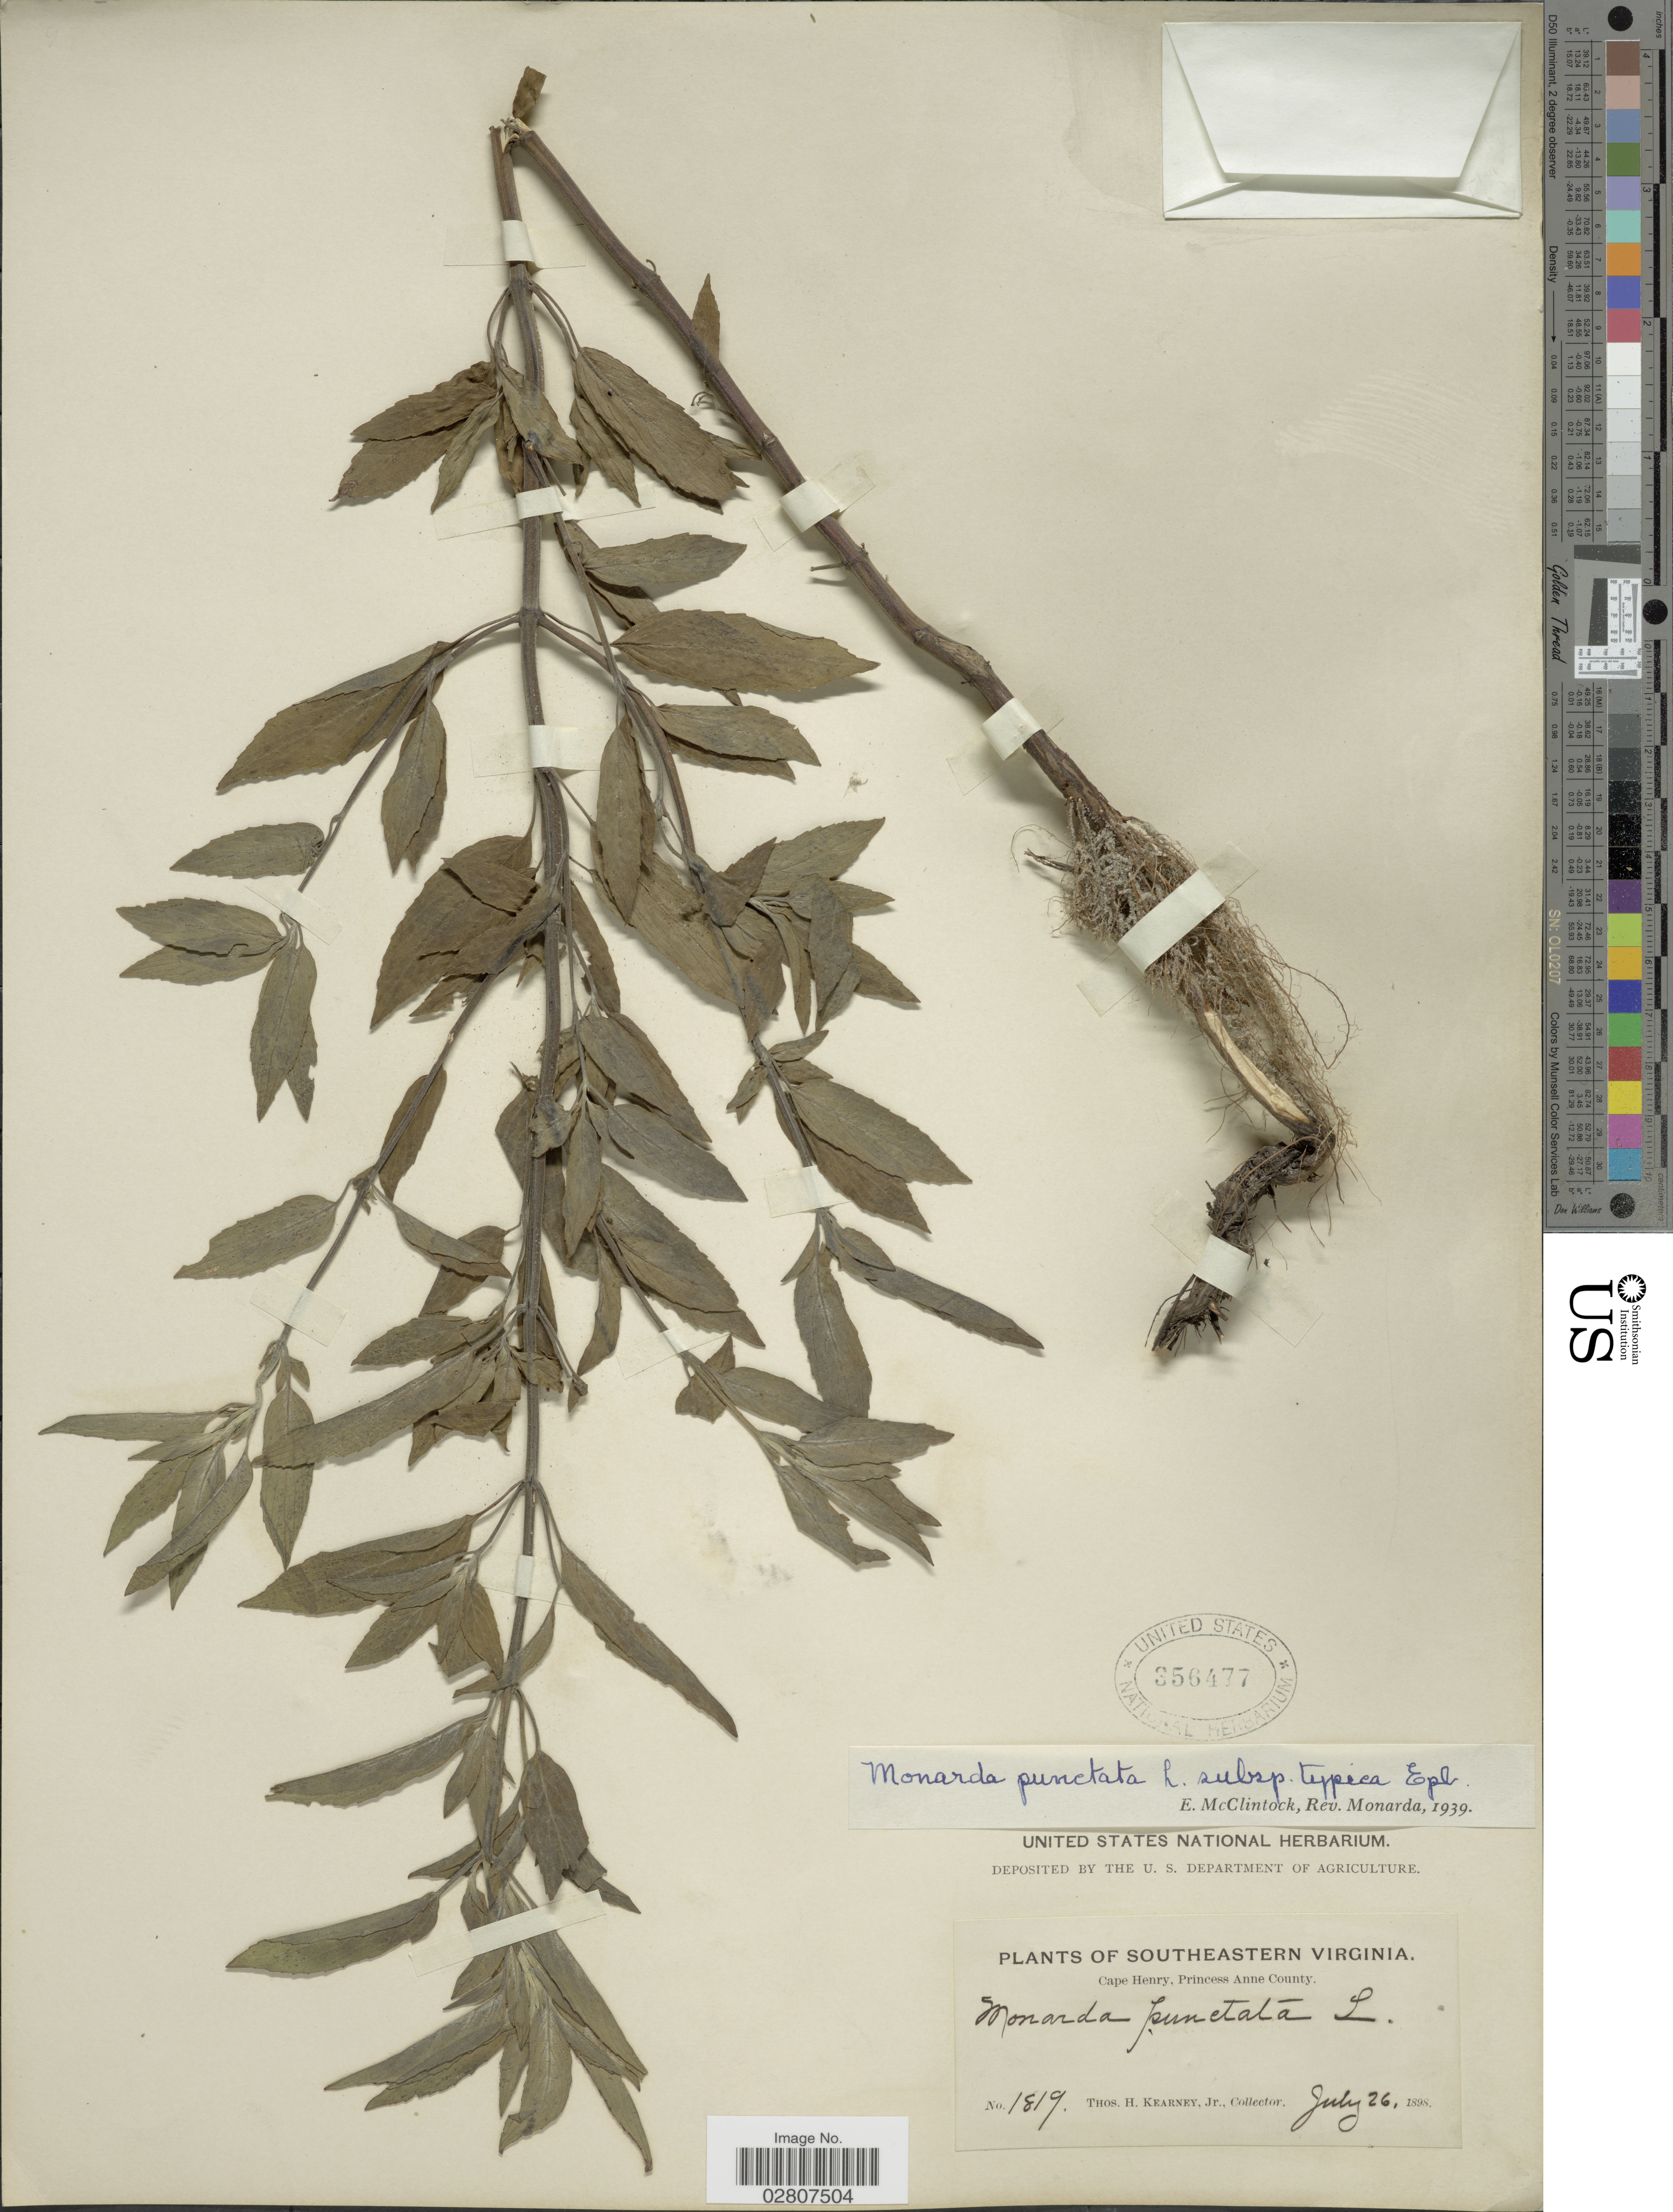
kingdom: Plantae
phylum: Tracheophyta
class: Magnoliopsida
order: Lamiales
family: Lamiaceae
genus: Monarda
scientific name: Monarda punctata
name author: L.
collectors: T. H. Kearney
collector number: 1819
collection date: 1898-07-26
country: United States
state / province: Virginia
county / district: City of Virginia Beach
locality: Southeastern Virginia. Cape Henry, Princess Anne (=historic county name) County.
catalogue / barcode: US 356477